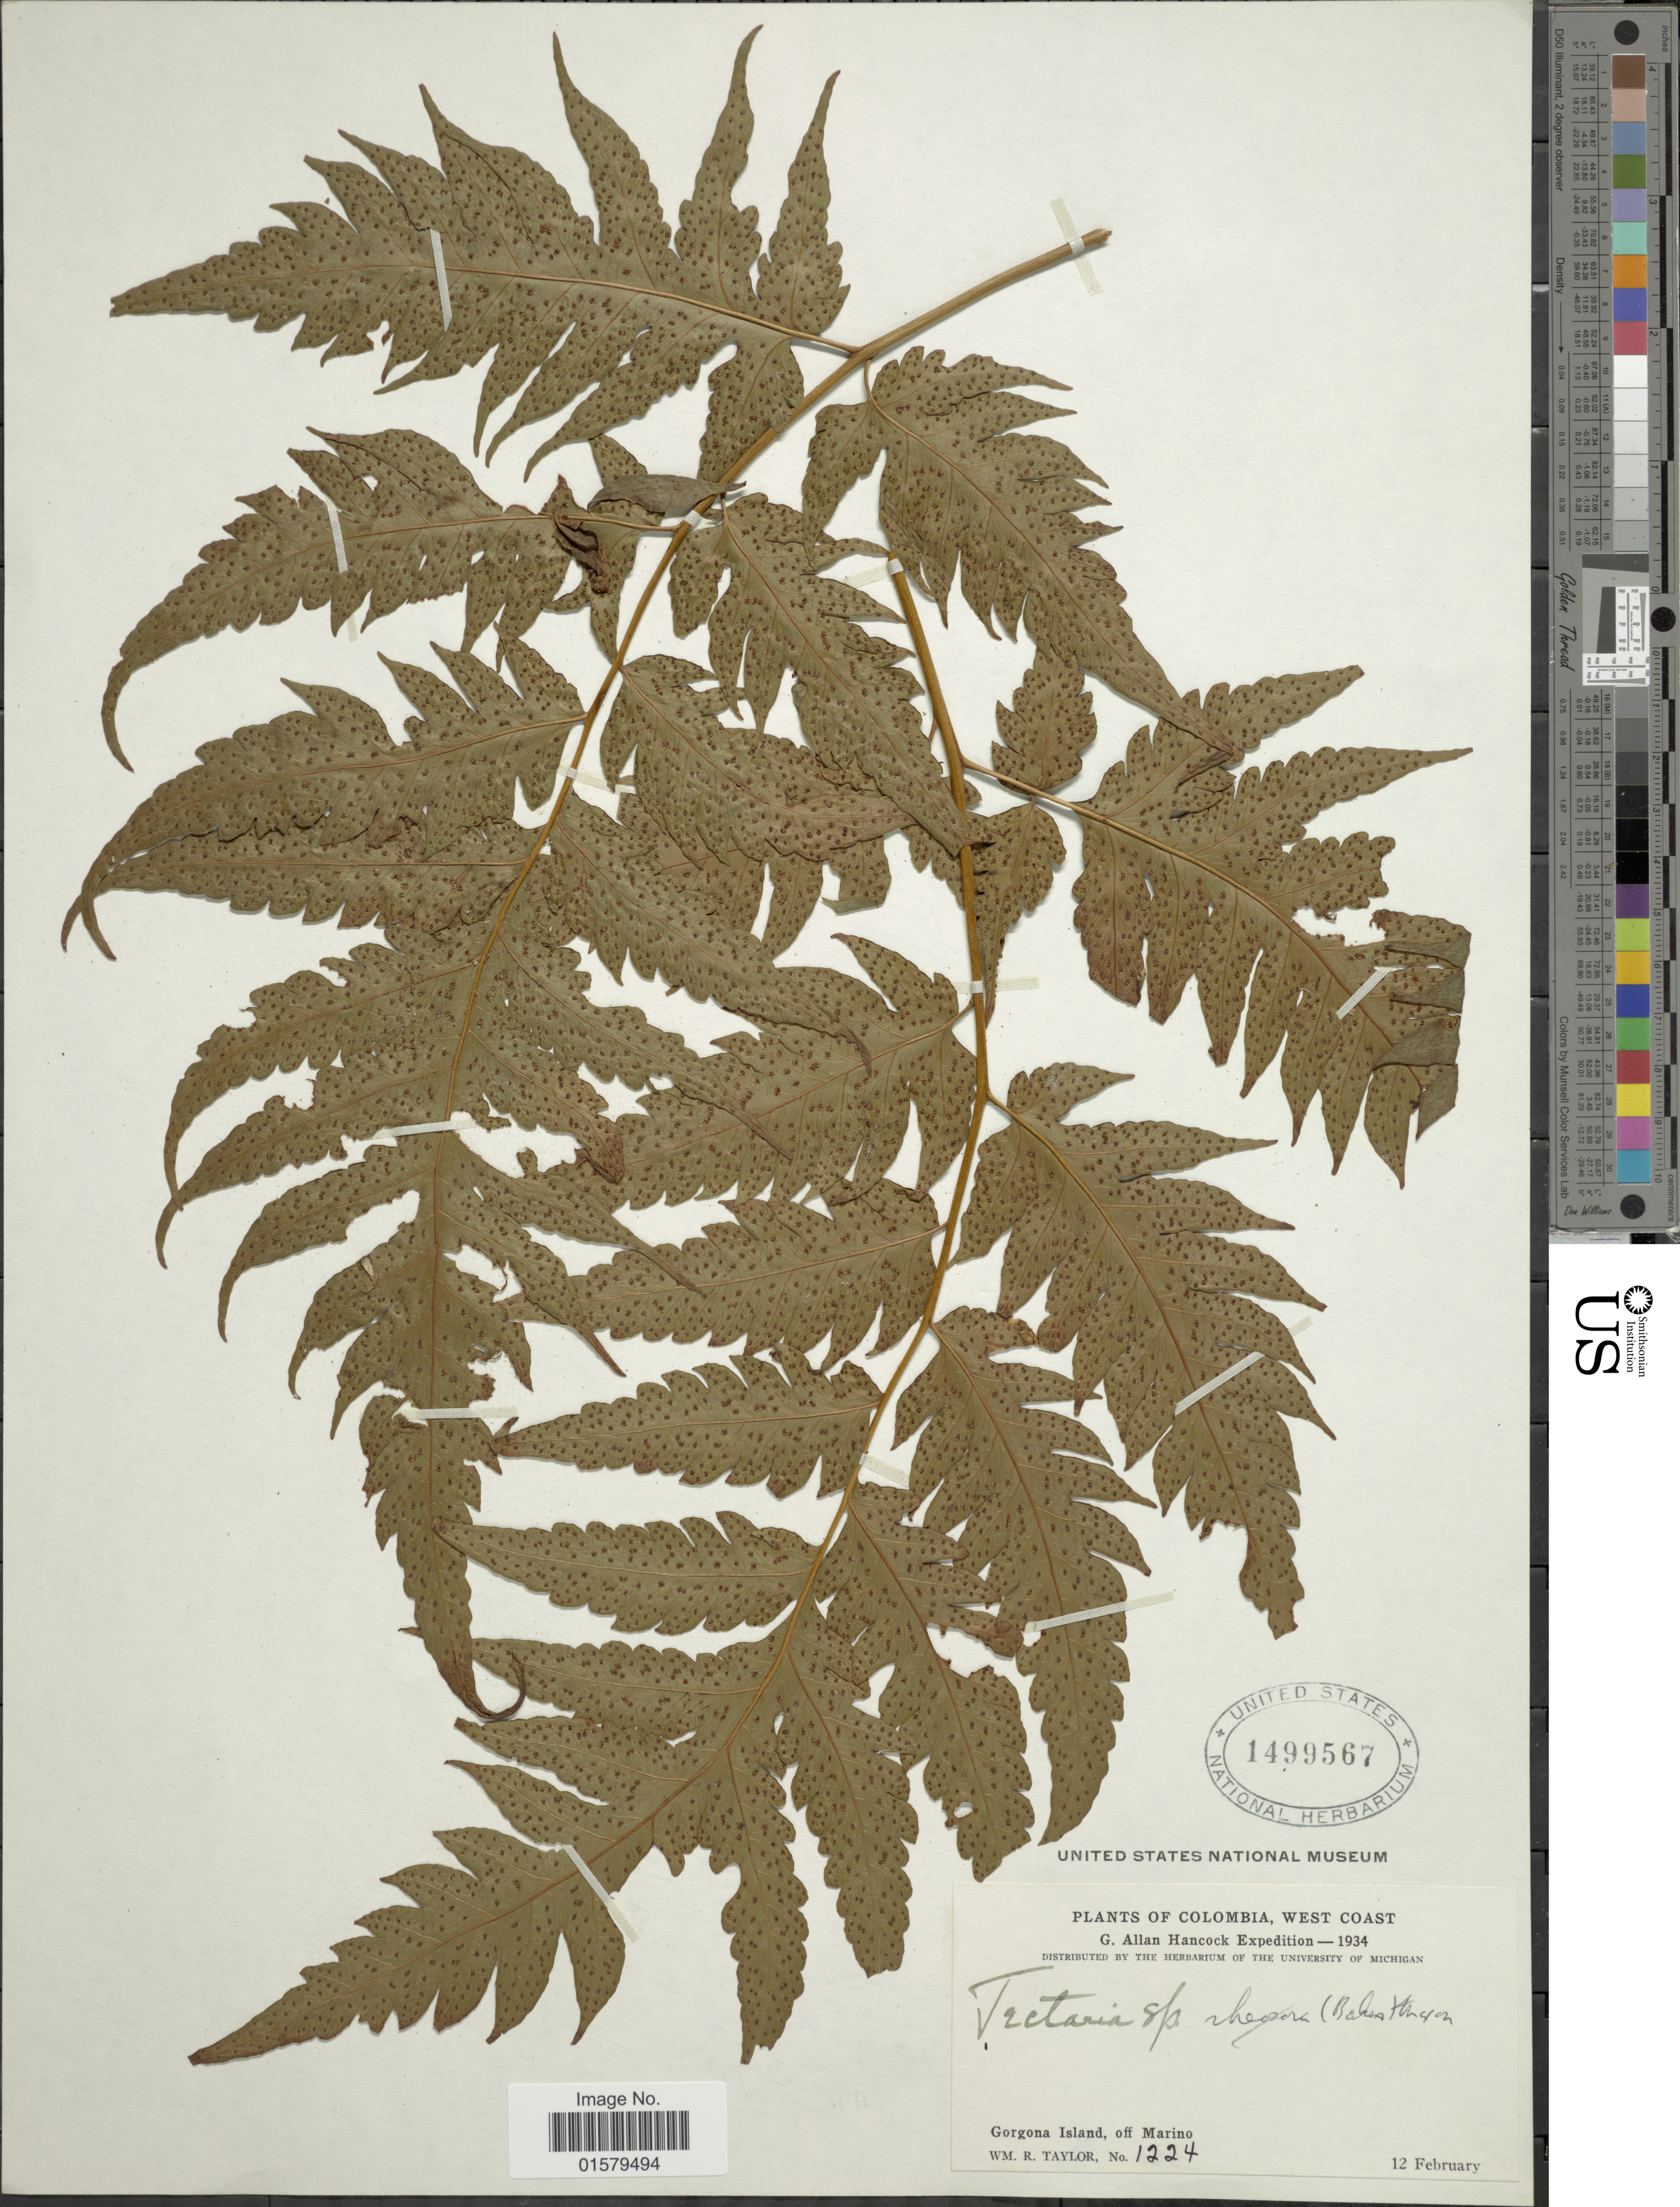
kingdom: Plantae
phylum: Tracheophyta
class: Polypodiopsida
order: Polypodiales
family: Tectariaceae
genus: Tectaria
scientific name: Tectaria acutiloba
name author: (Hieron.) Maxon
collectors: W. R. Taylor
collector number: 1224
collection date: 1934-02-12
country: Colombia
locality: West Coast, Gorgona Island, off Marino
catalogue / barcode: US 1499567